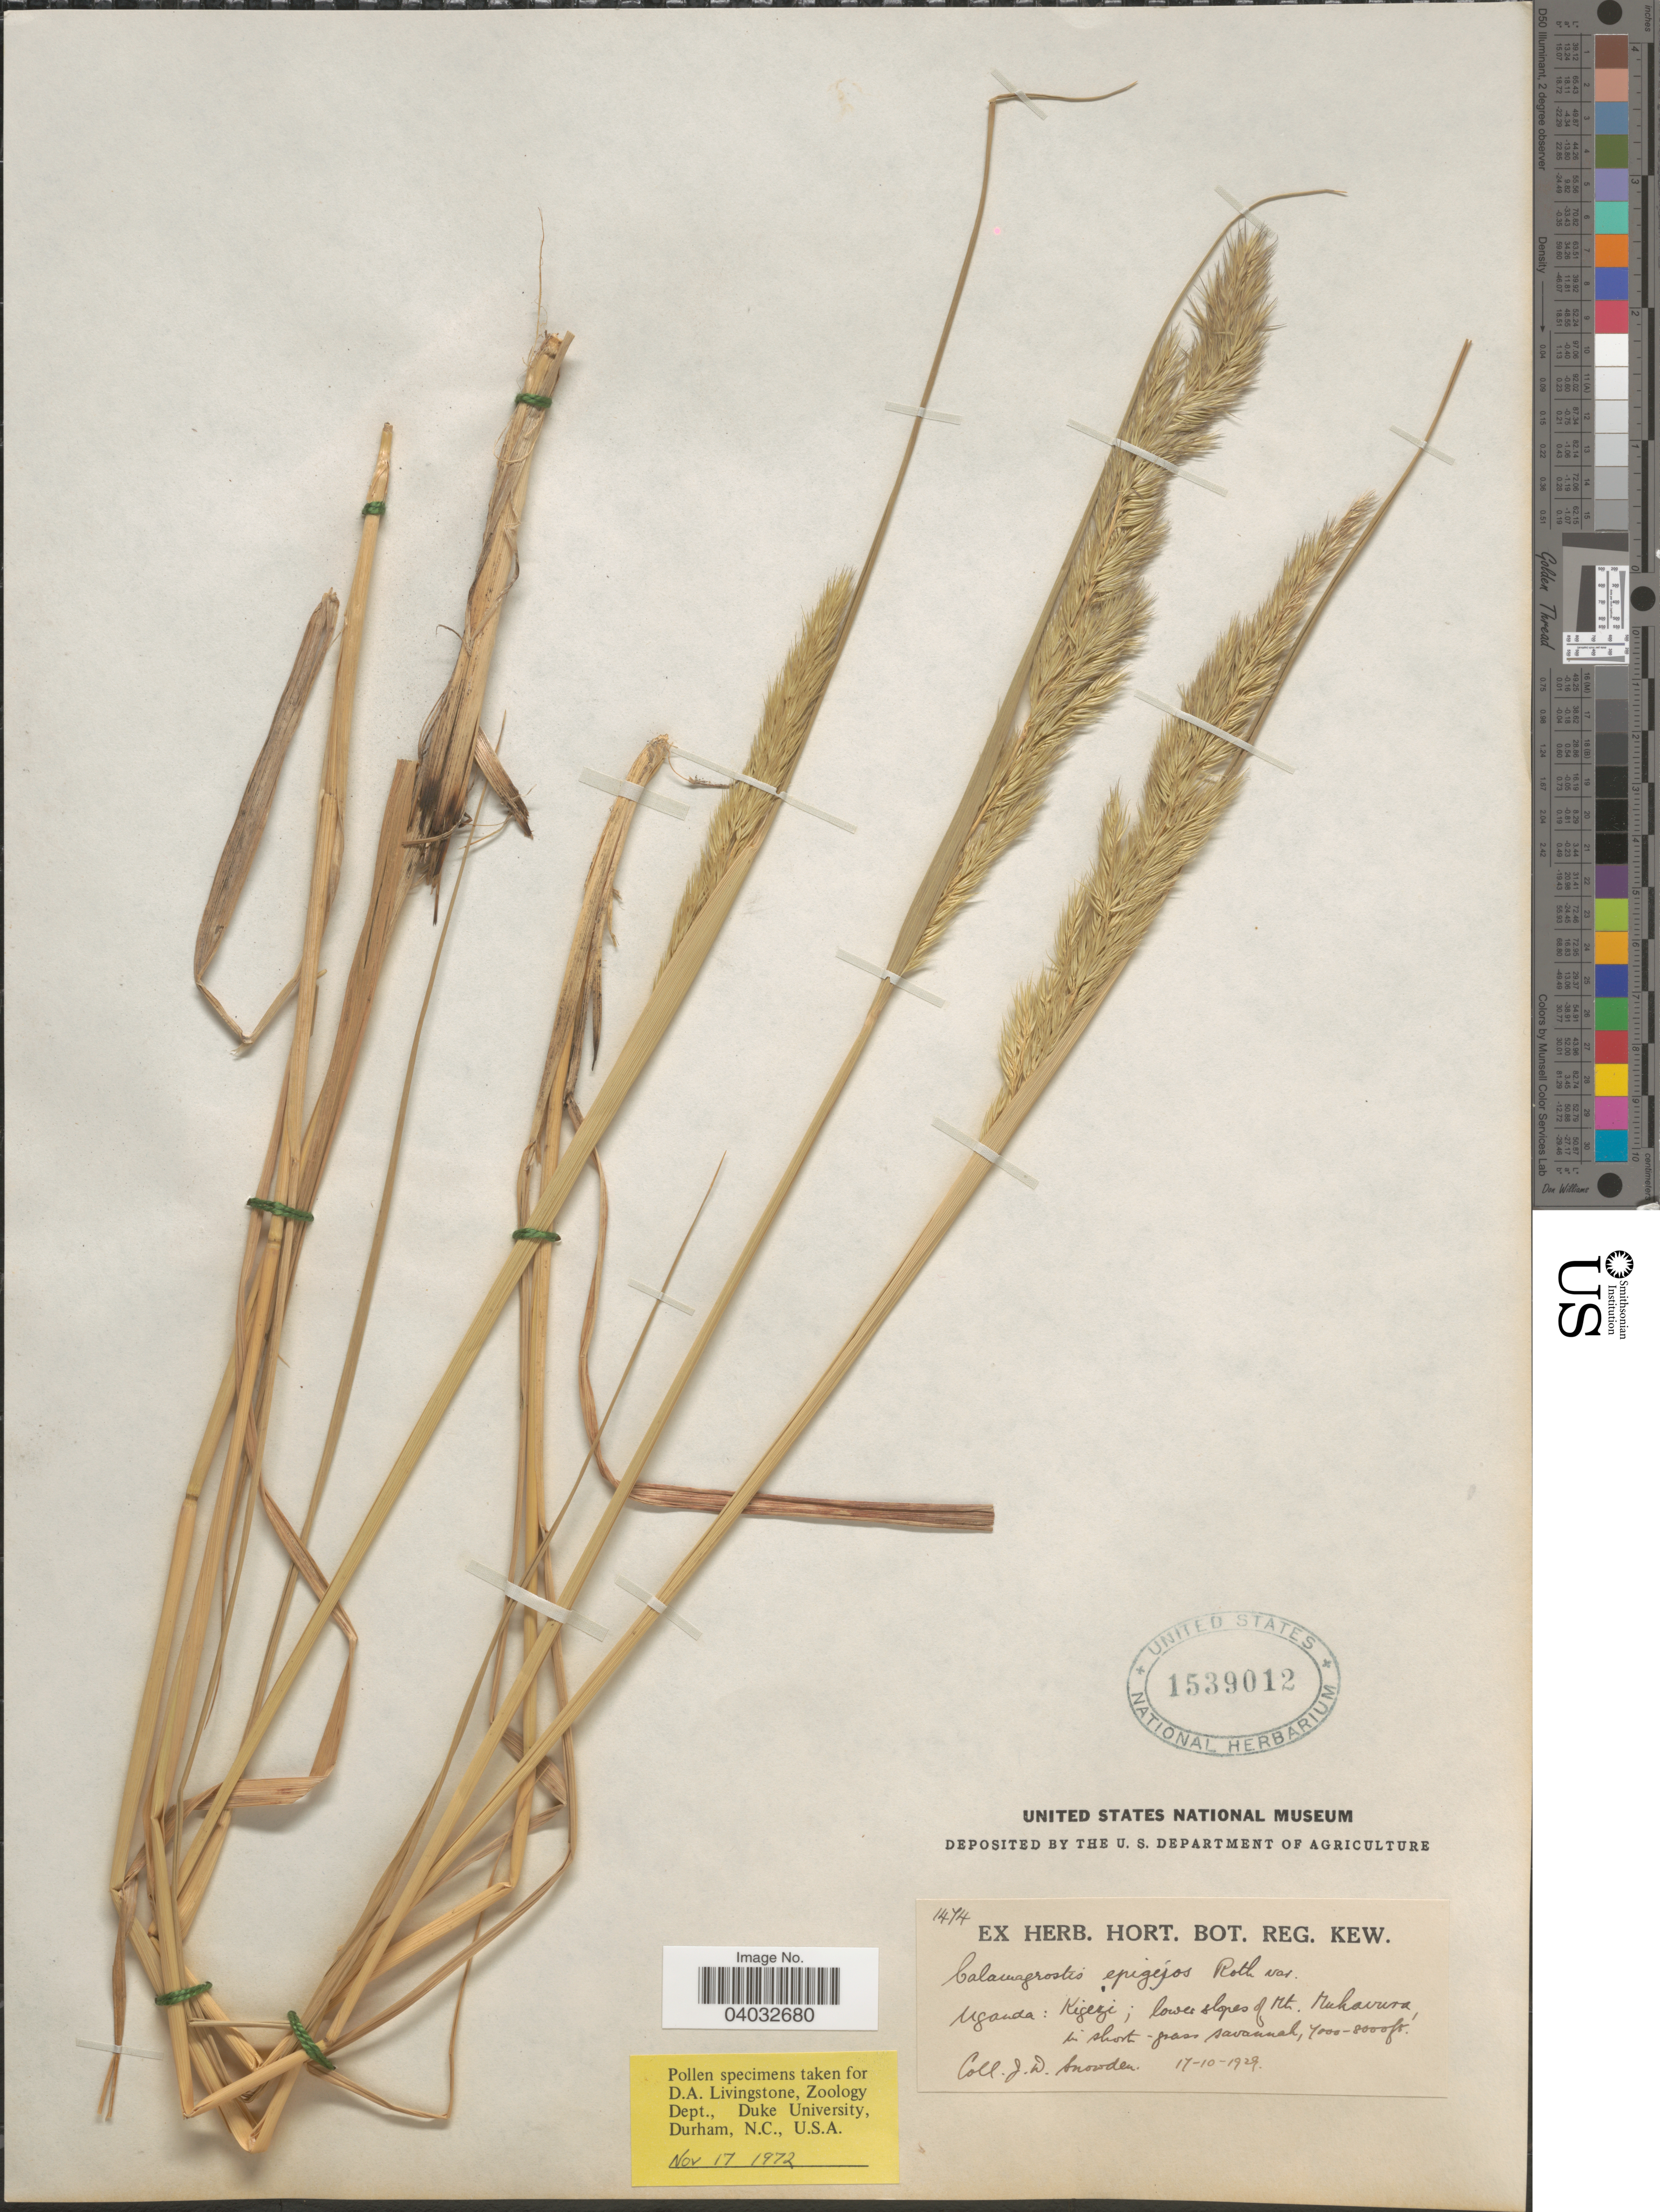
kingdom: Plantae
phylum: Tracheophyta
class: Liliopsida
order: Poales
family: Poaceae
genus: Calamagrostis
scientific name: Calamagrostis epigeios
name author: (L.) Roth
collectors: J. Snowden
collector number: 1474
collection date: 1929-10-17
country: Uganda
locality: Kigezi; lower slopes of Mt. Muhavura.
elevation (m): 2134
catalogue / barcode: US 1539012